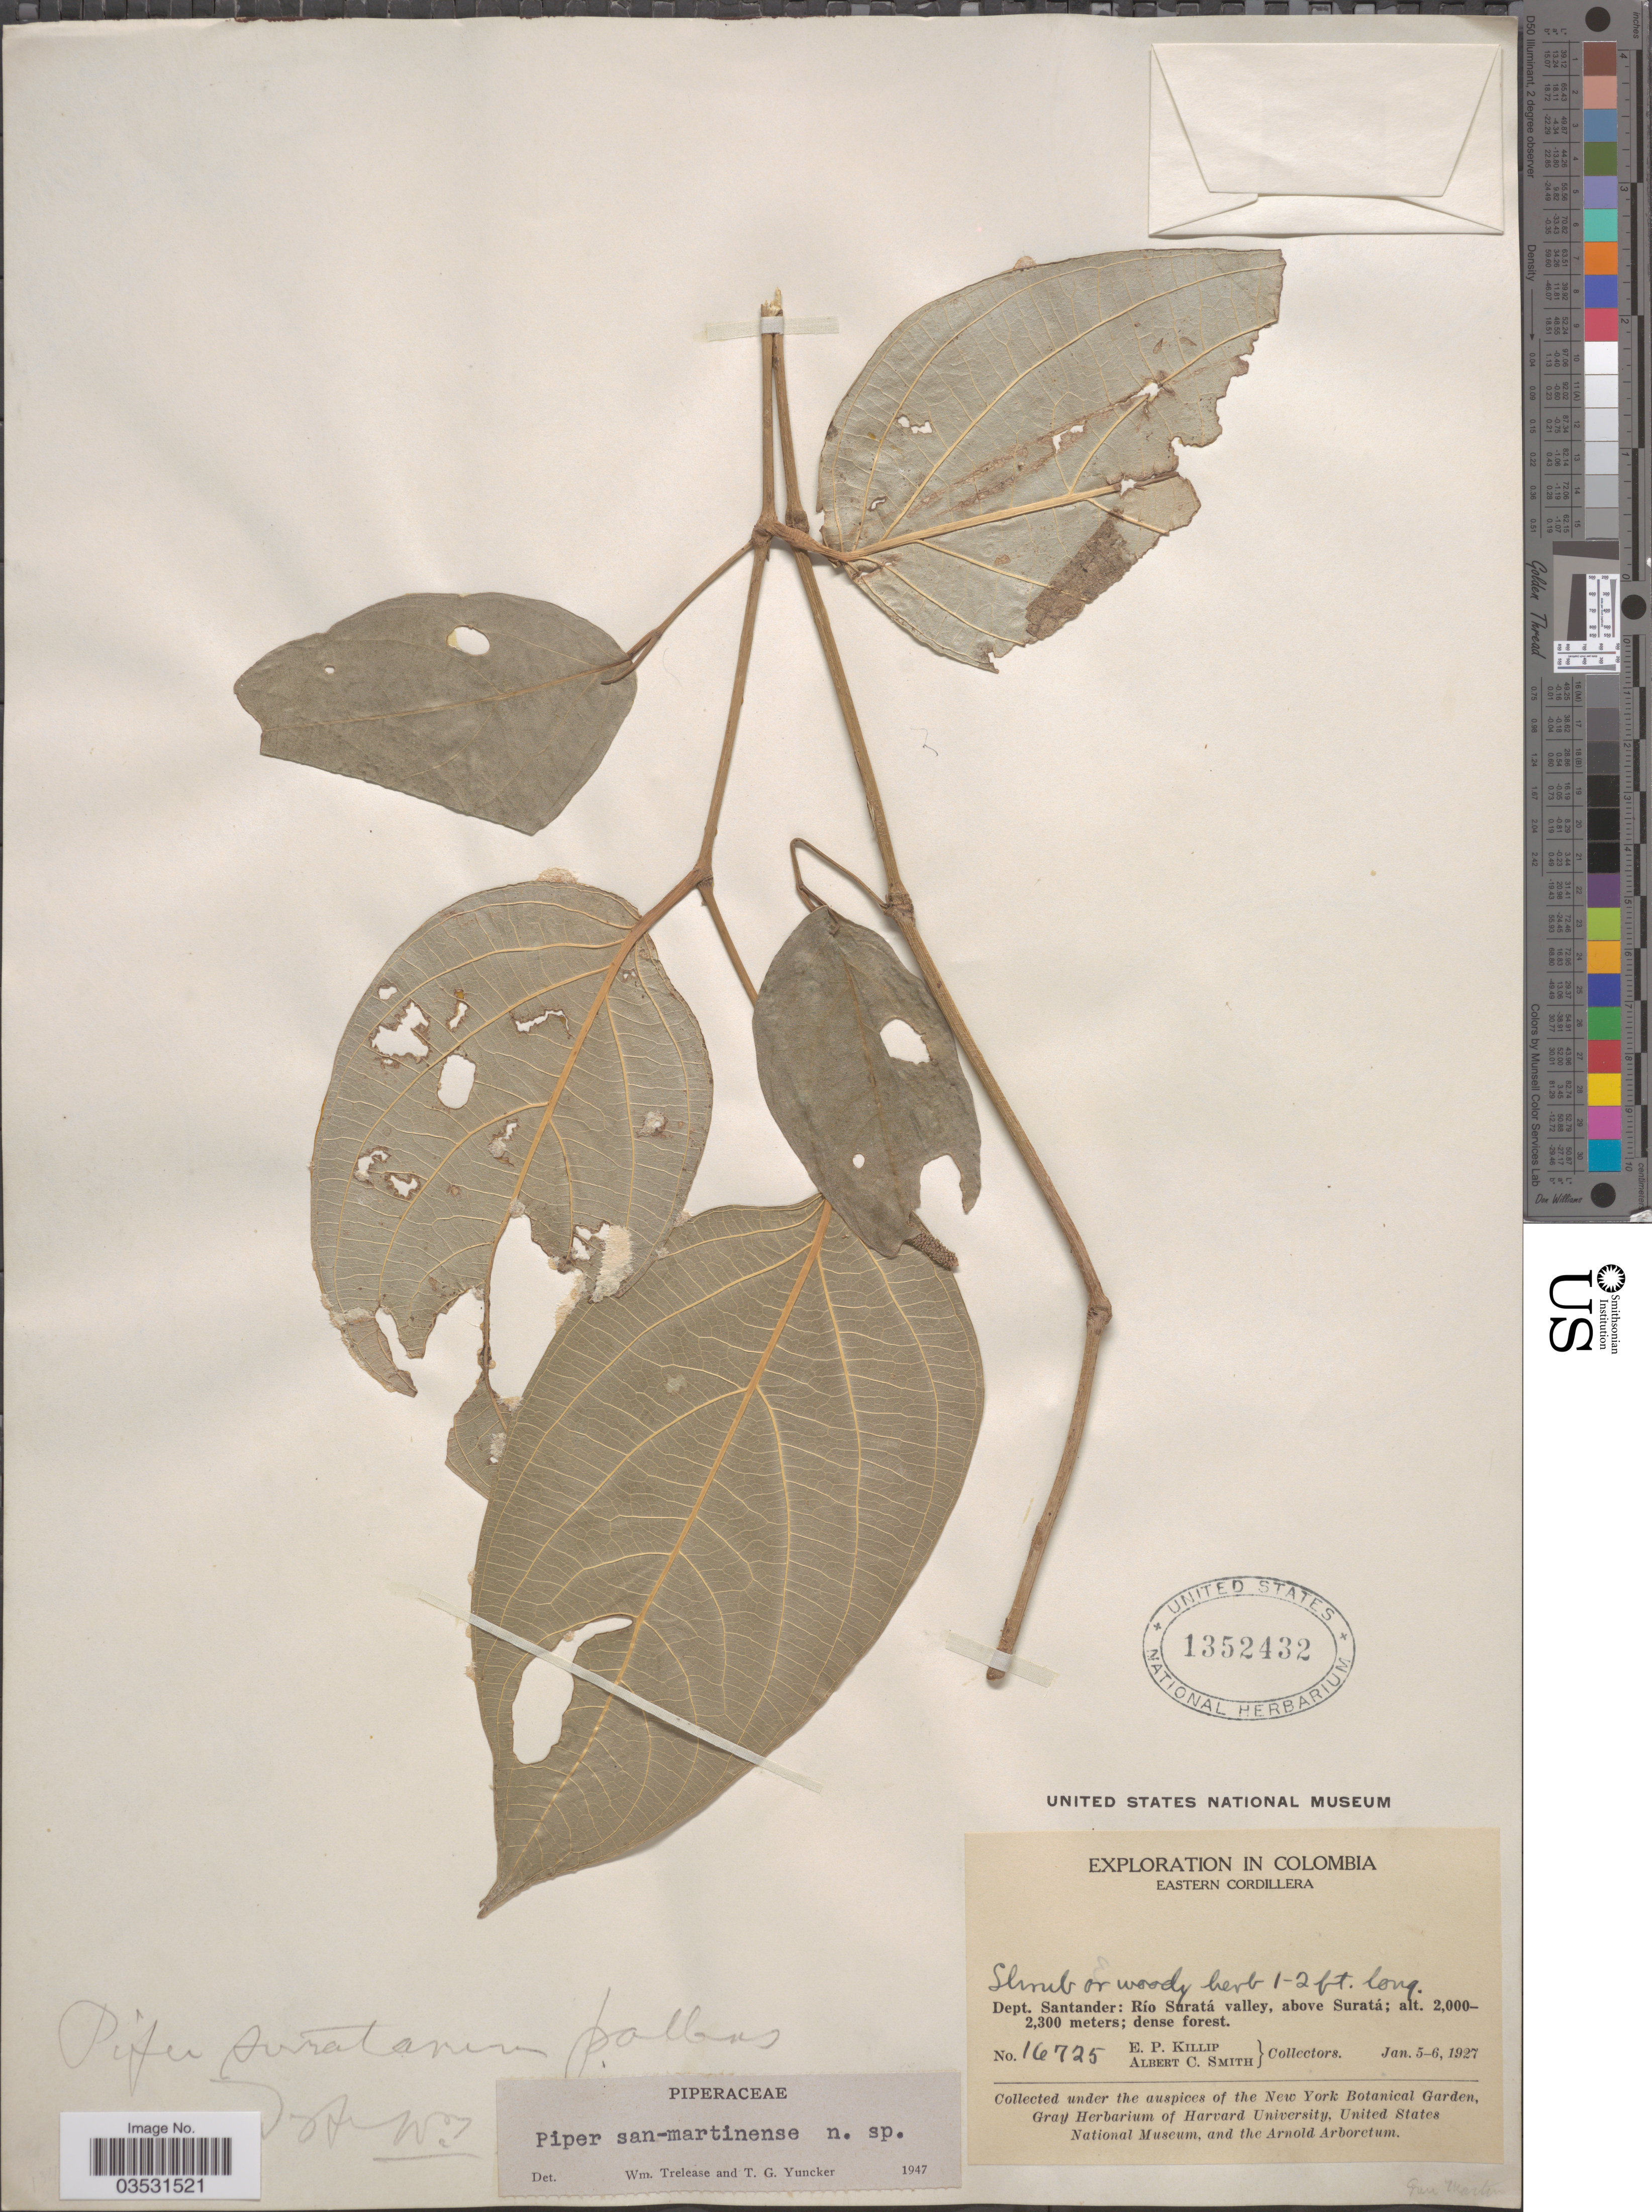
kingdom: Plantae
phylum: Tracheophyta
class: Magnoliopsida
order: Piperales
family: Piperaceae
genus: Piper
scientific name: Piper san-martinense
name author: Trel. & Yunck.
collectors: E. P. Killip & A. C. Smith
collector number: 16725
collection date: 1927-01-05/1927-01-06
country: Colombia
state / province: Santander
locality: Eastern Cordillera. Dept. Santander: Río Suratá valley, above Suratá.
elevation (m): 2000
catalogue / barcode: US 1352432